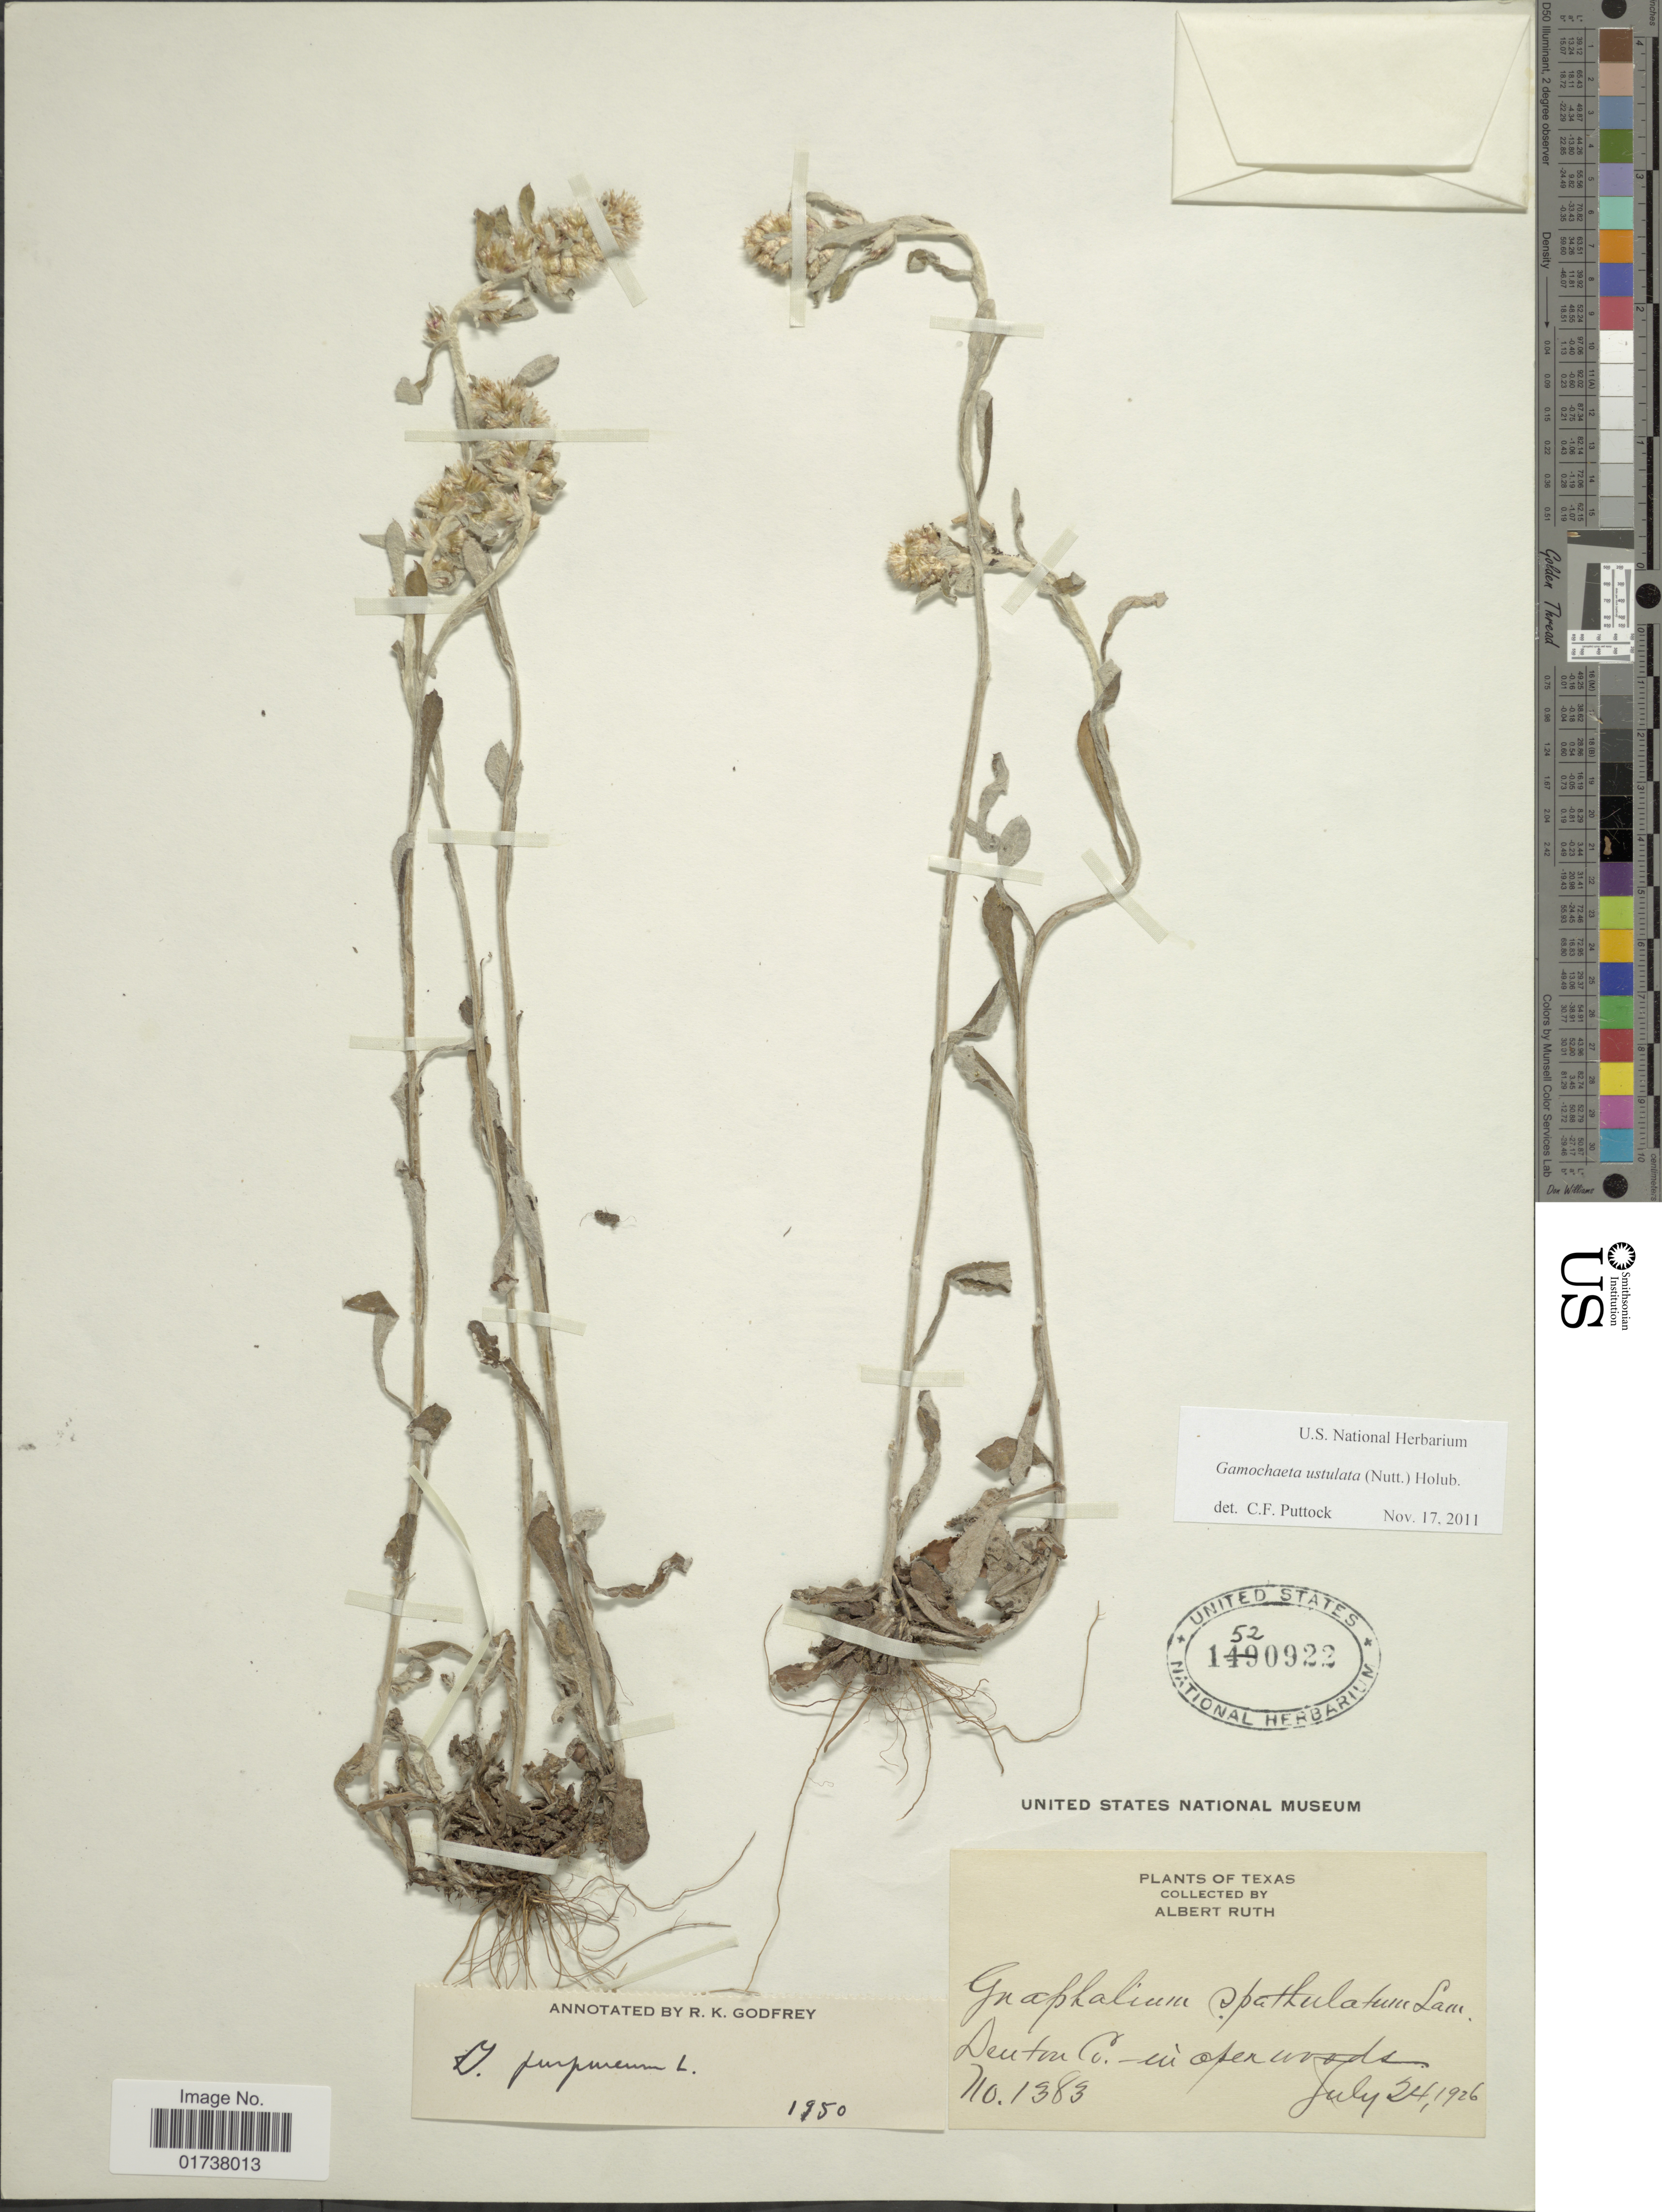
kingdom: Plantae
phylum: Tracheophyta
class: Magnoliopsida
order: Asterales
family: Asteraceae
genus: Gamochaeta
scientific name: Gamochaeta purpurea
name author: (L.) Cabrera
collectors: A. Ruth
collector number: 1383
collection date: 1926-07-24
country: United States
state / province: Texas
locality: Denton Co.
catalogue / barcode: US 1520922